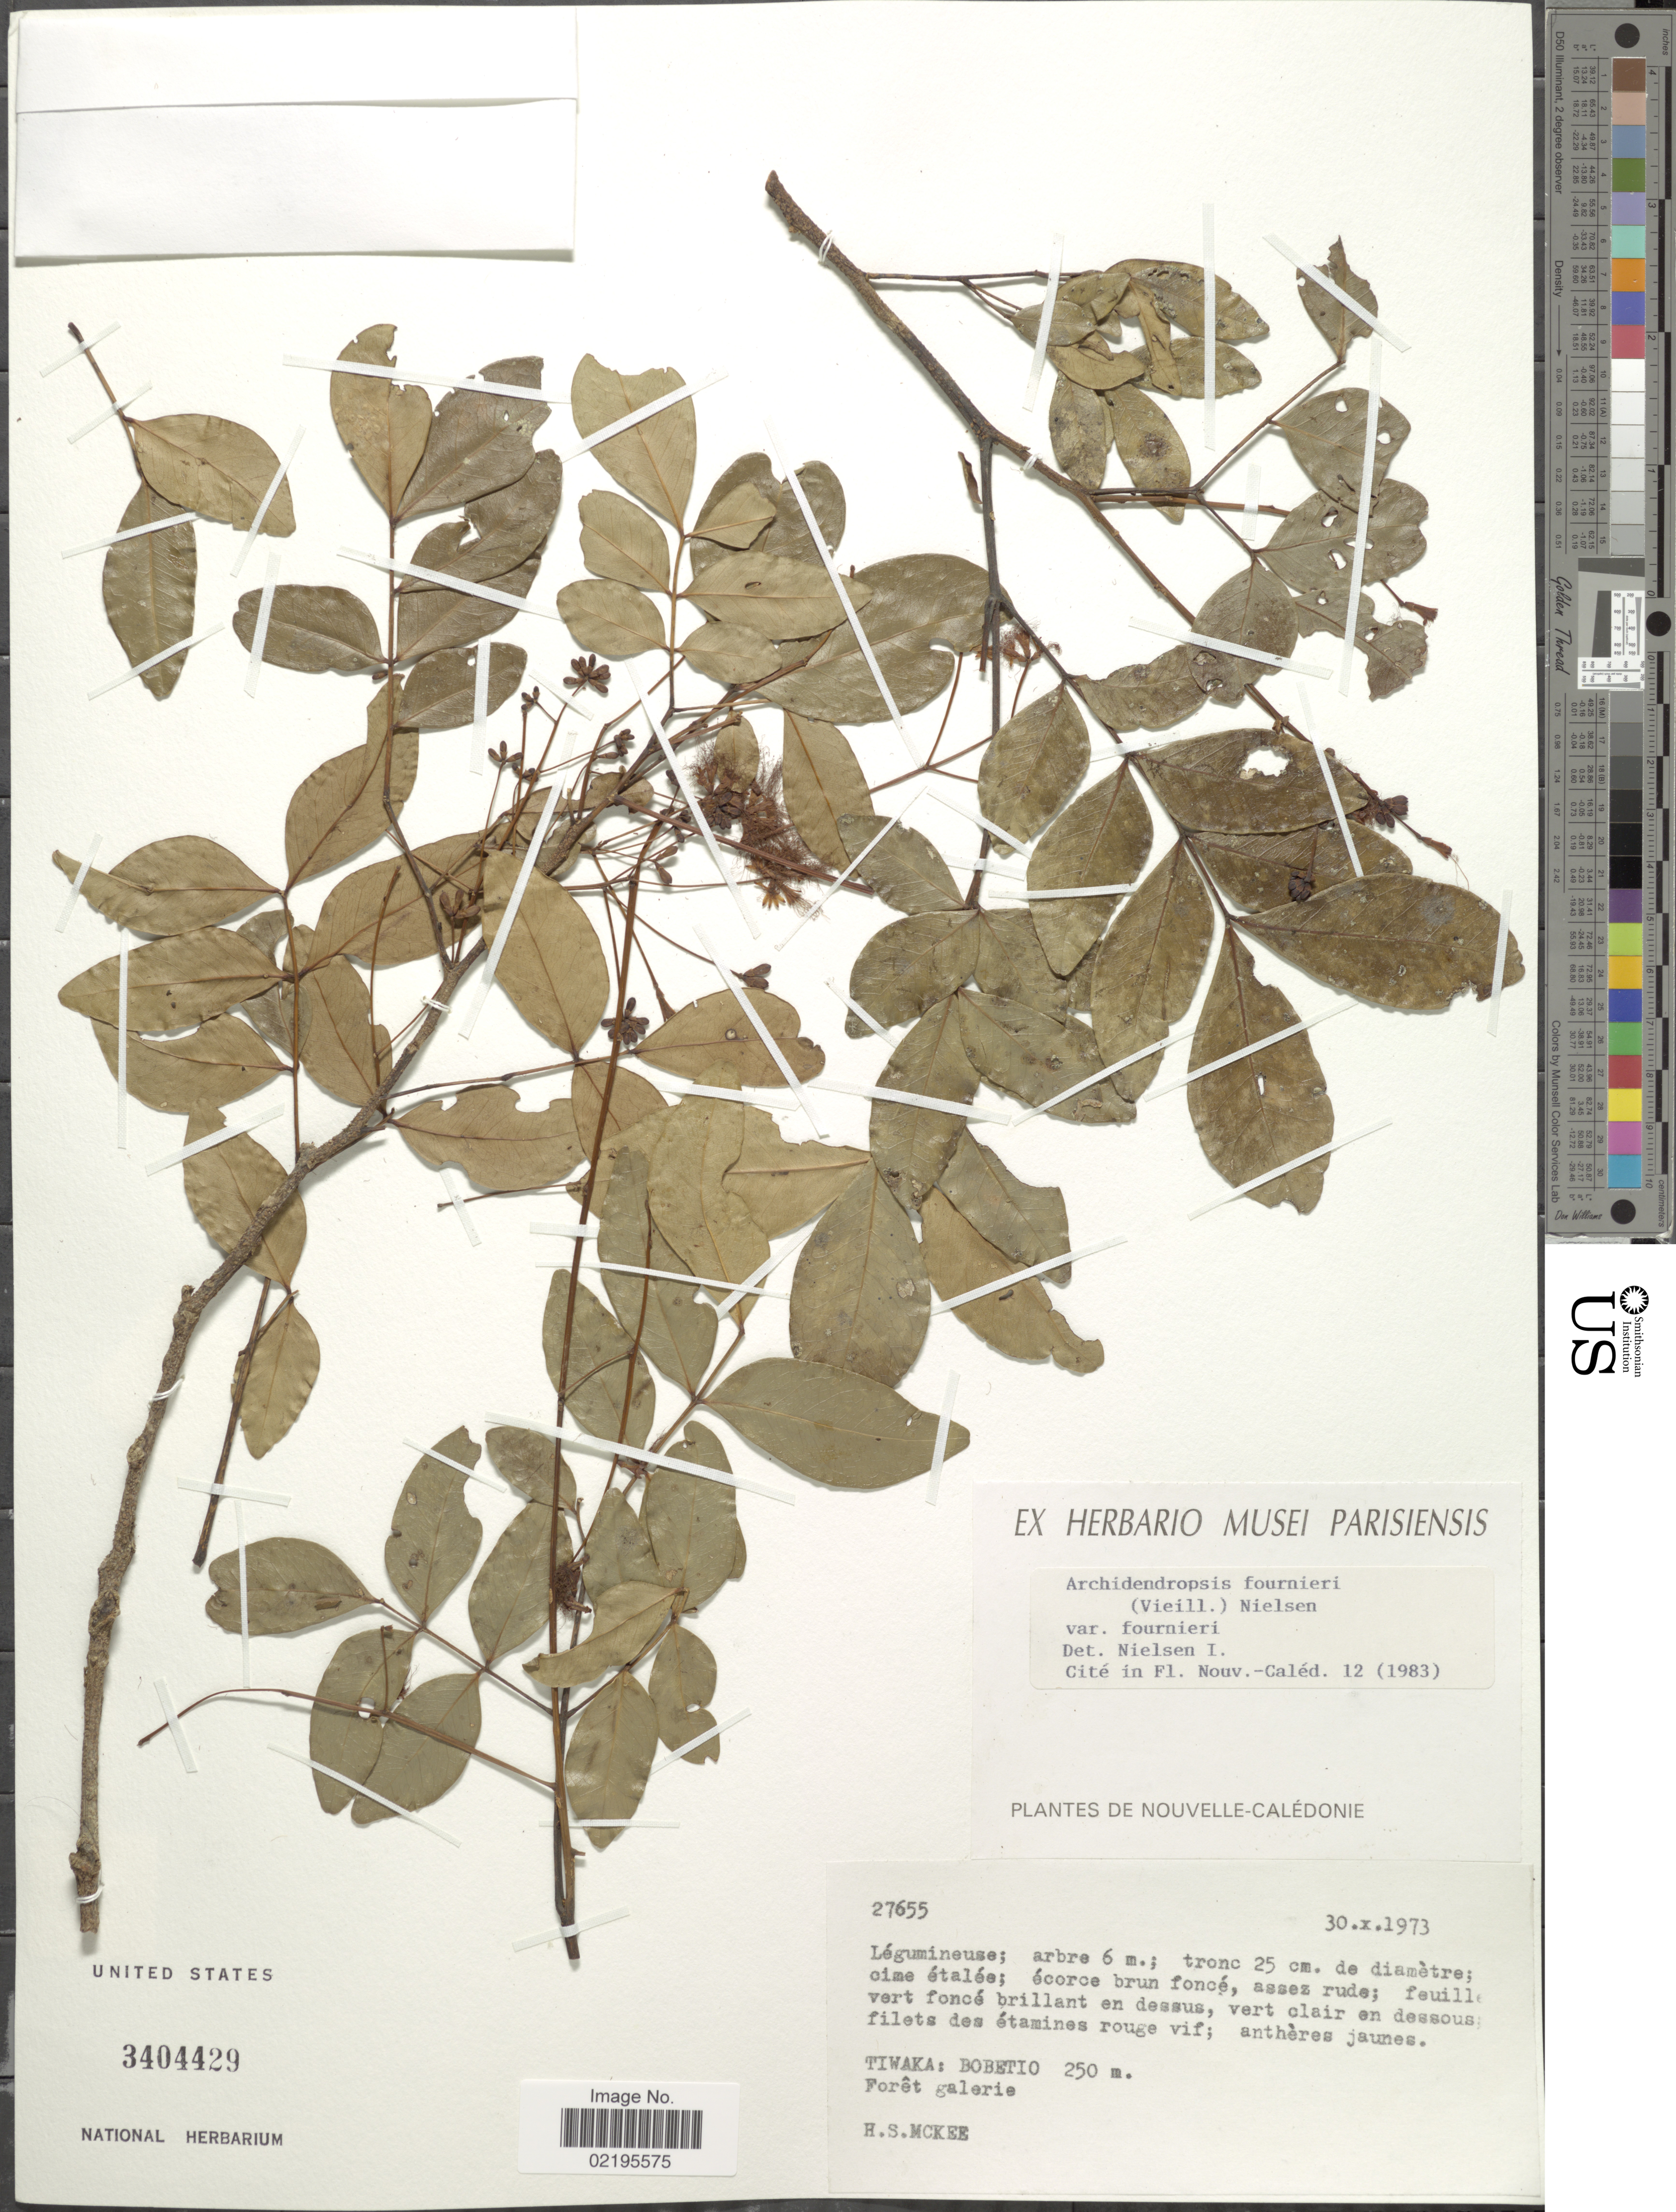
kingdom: Plantae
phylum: Tracheophyta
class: Magnoliopsida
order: Fabales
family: Fabaceae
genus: Archidendropsis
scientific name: Archidendropsis fournieri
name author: (Vieill.) I.C. Nielsen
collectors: H. S. McKee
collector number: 27655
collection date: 1973-10-30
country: New Caledonia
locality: Nouvelle-Caledonie, Tiwaka: Bobetio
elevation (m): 250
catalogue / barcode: US 3404429